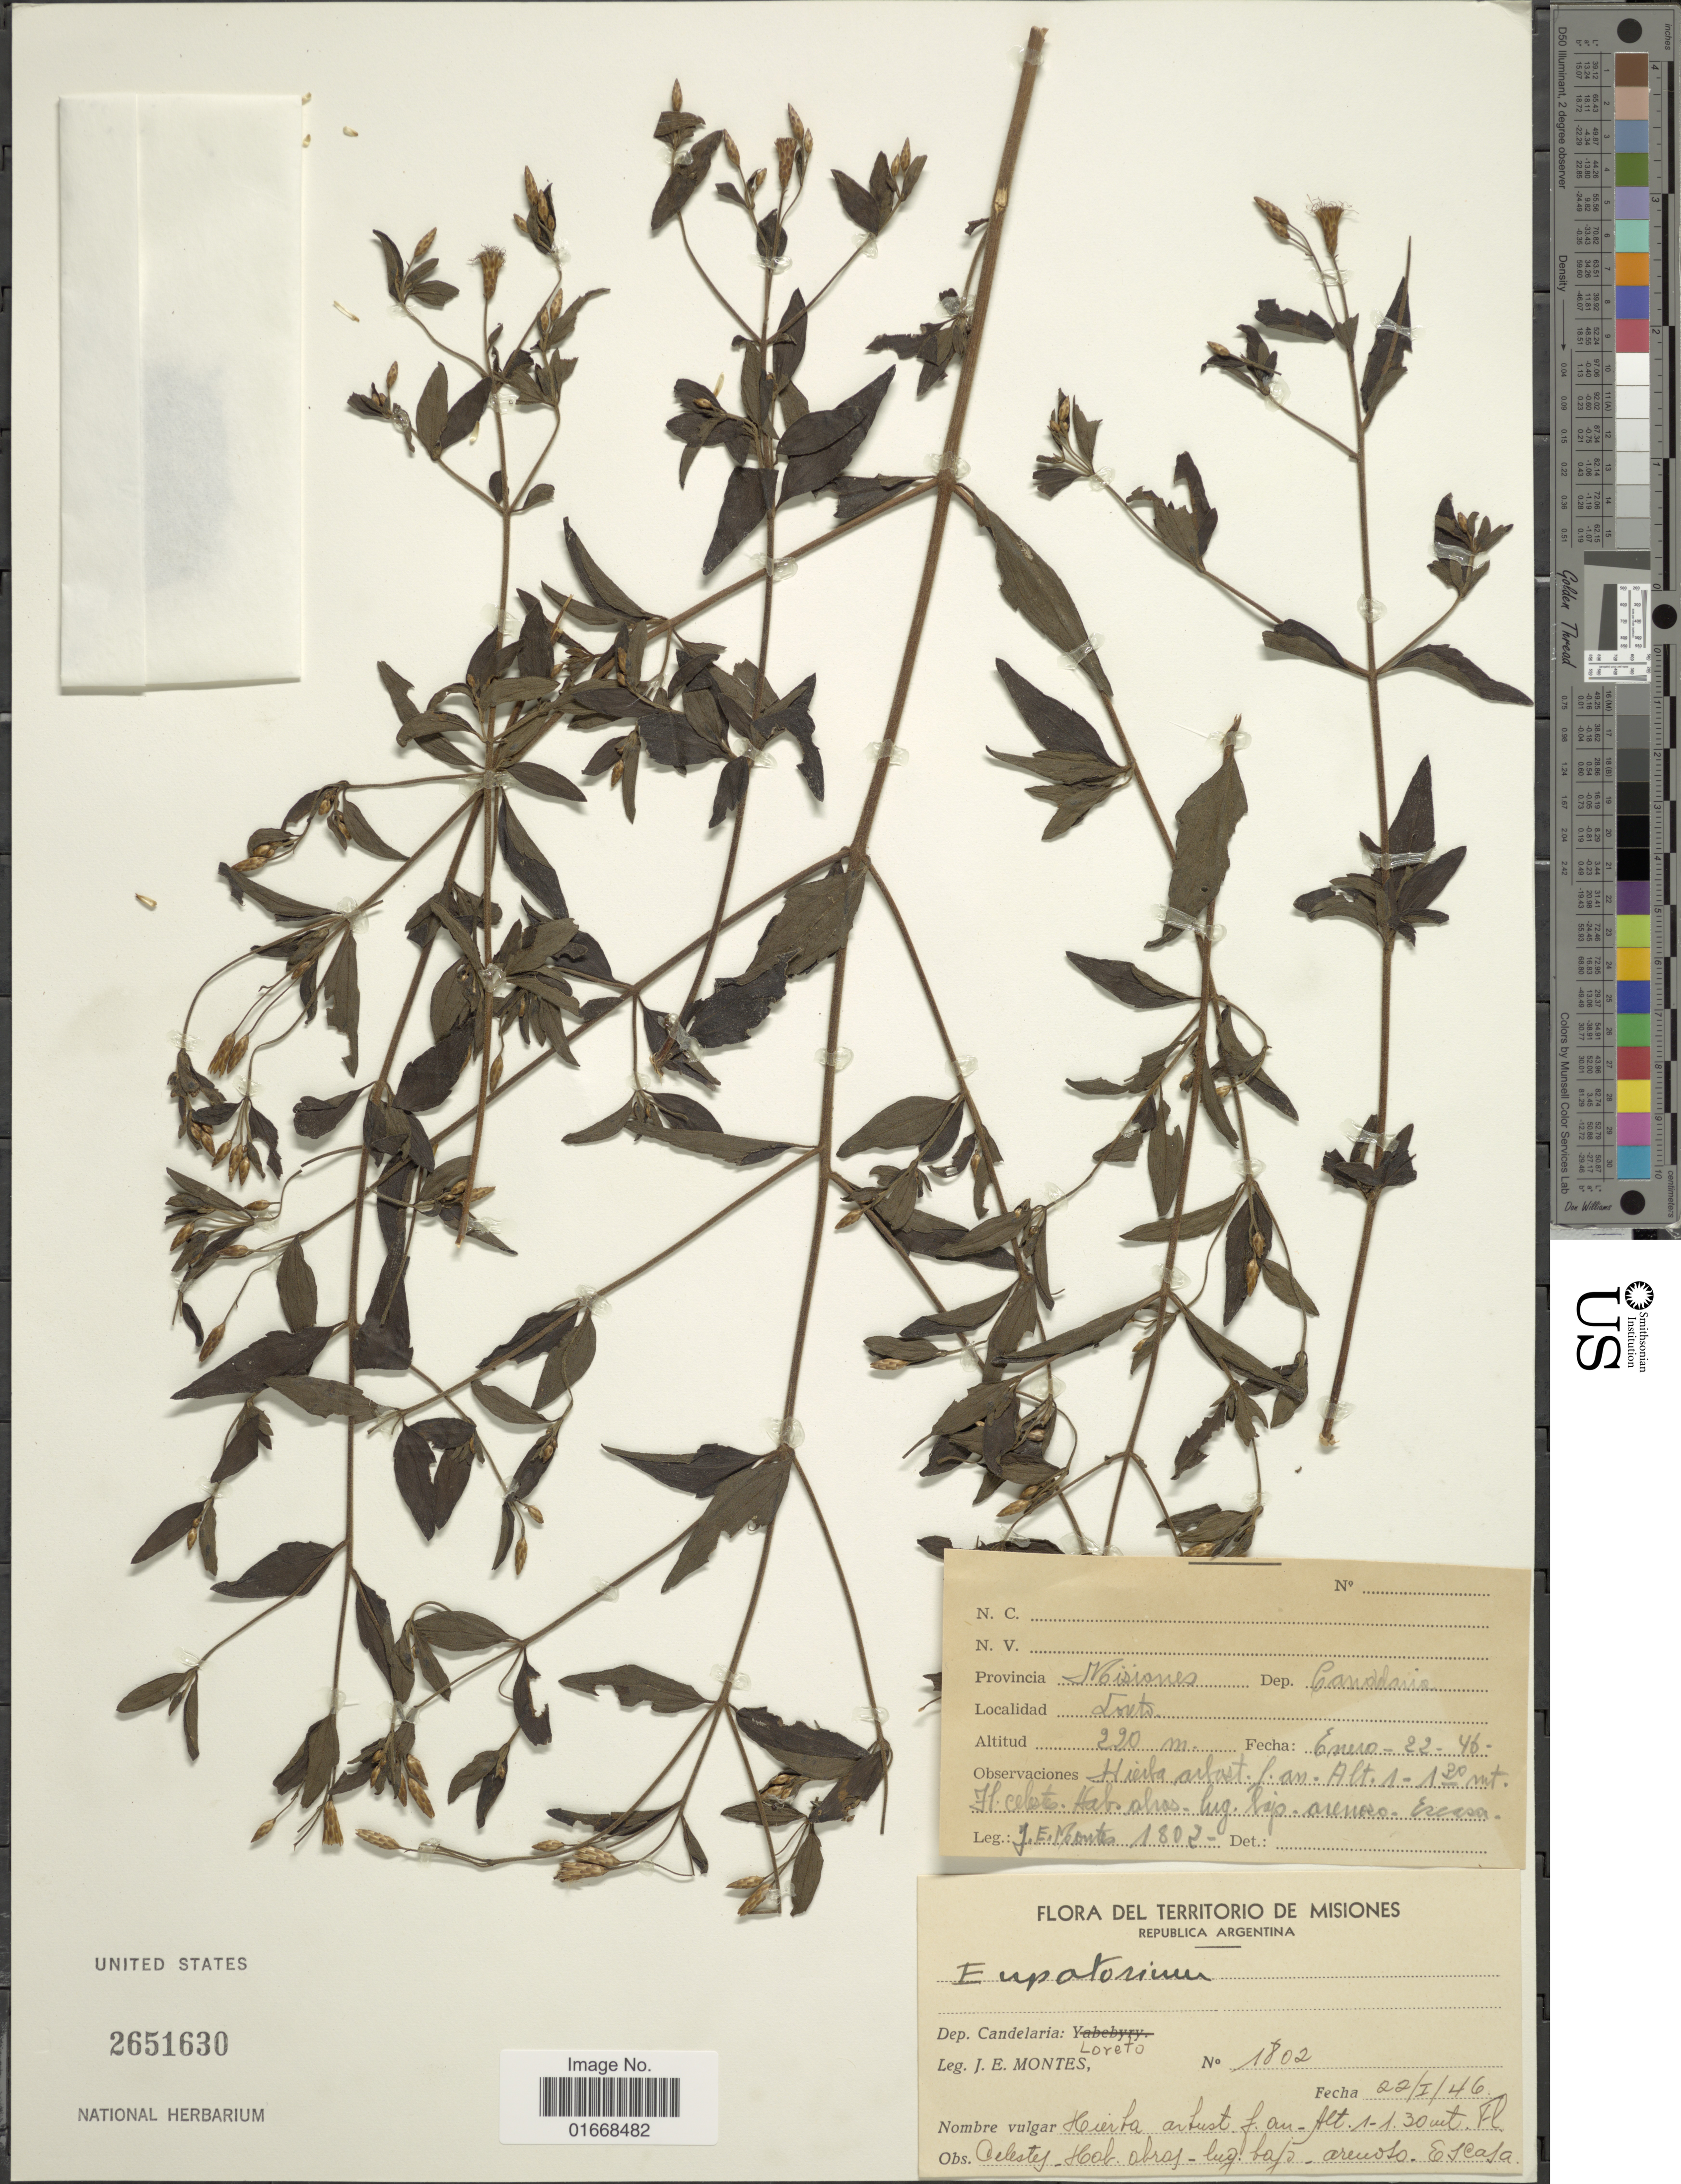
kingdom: Plantae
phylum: Tracheophyta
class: Magnoliopsida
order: Asterales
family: Asteraceae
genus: Chromolaena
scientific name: Chromolaena pedunculosa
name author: (Hook. & Arn.) R.M. King & H. Rob.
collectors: J. E. Montes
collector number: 1802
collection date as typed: Transcribed d/m/y: 22/1/46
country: Argentina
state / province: Misiones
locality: Territorio de Missiones, Republica Argentina, Dep. Candelaria, Loreto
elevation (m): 220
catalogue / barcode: US 2651630